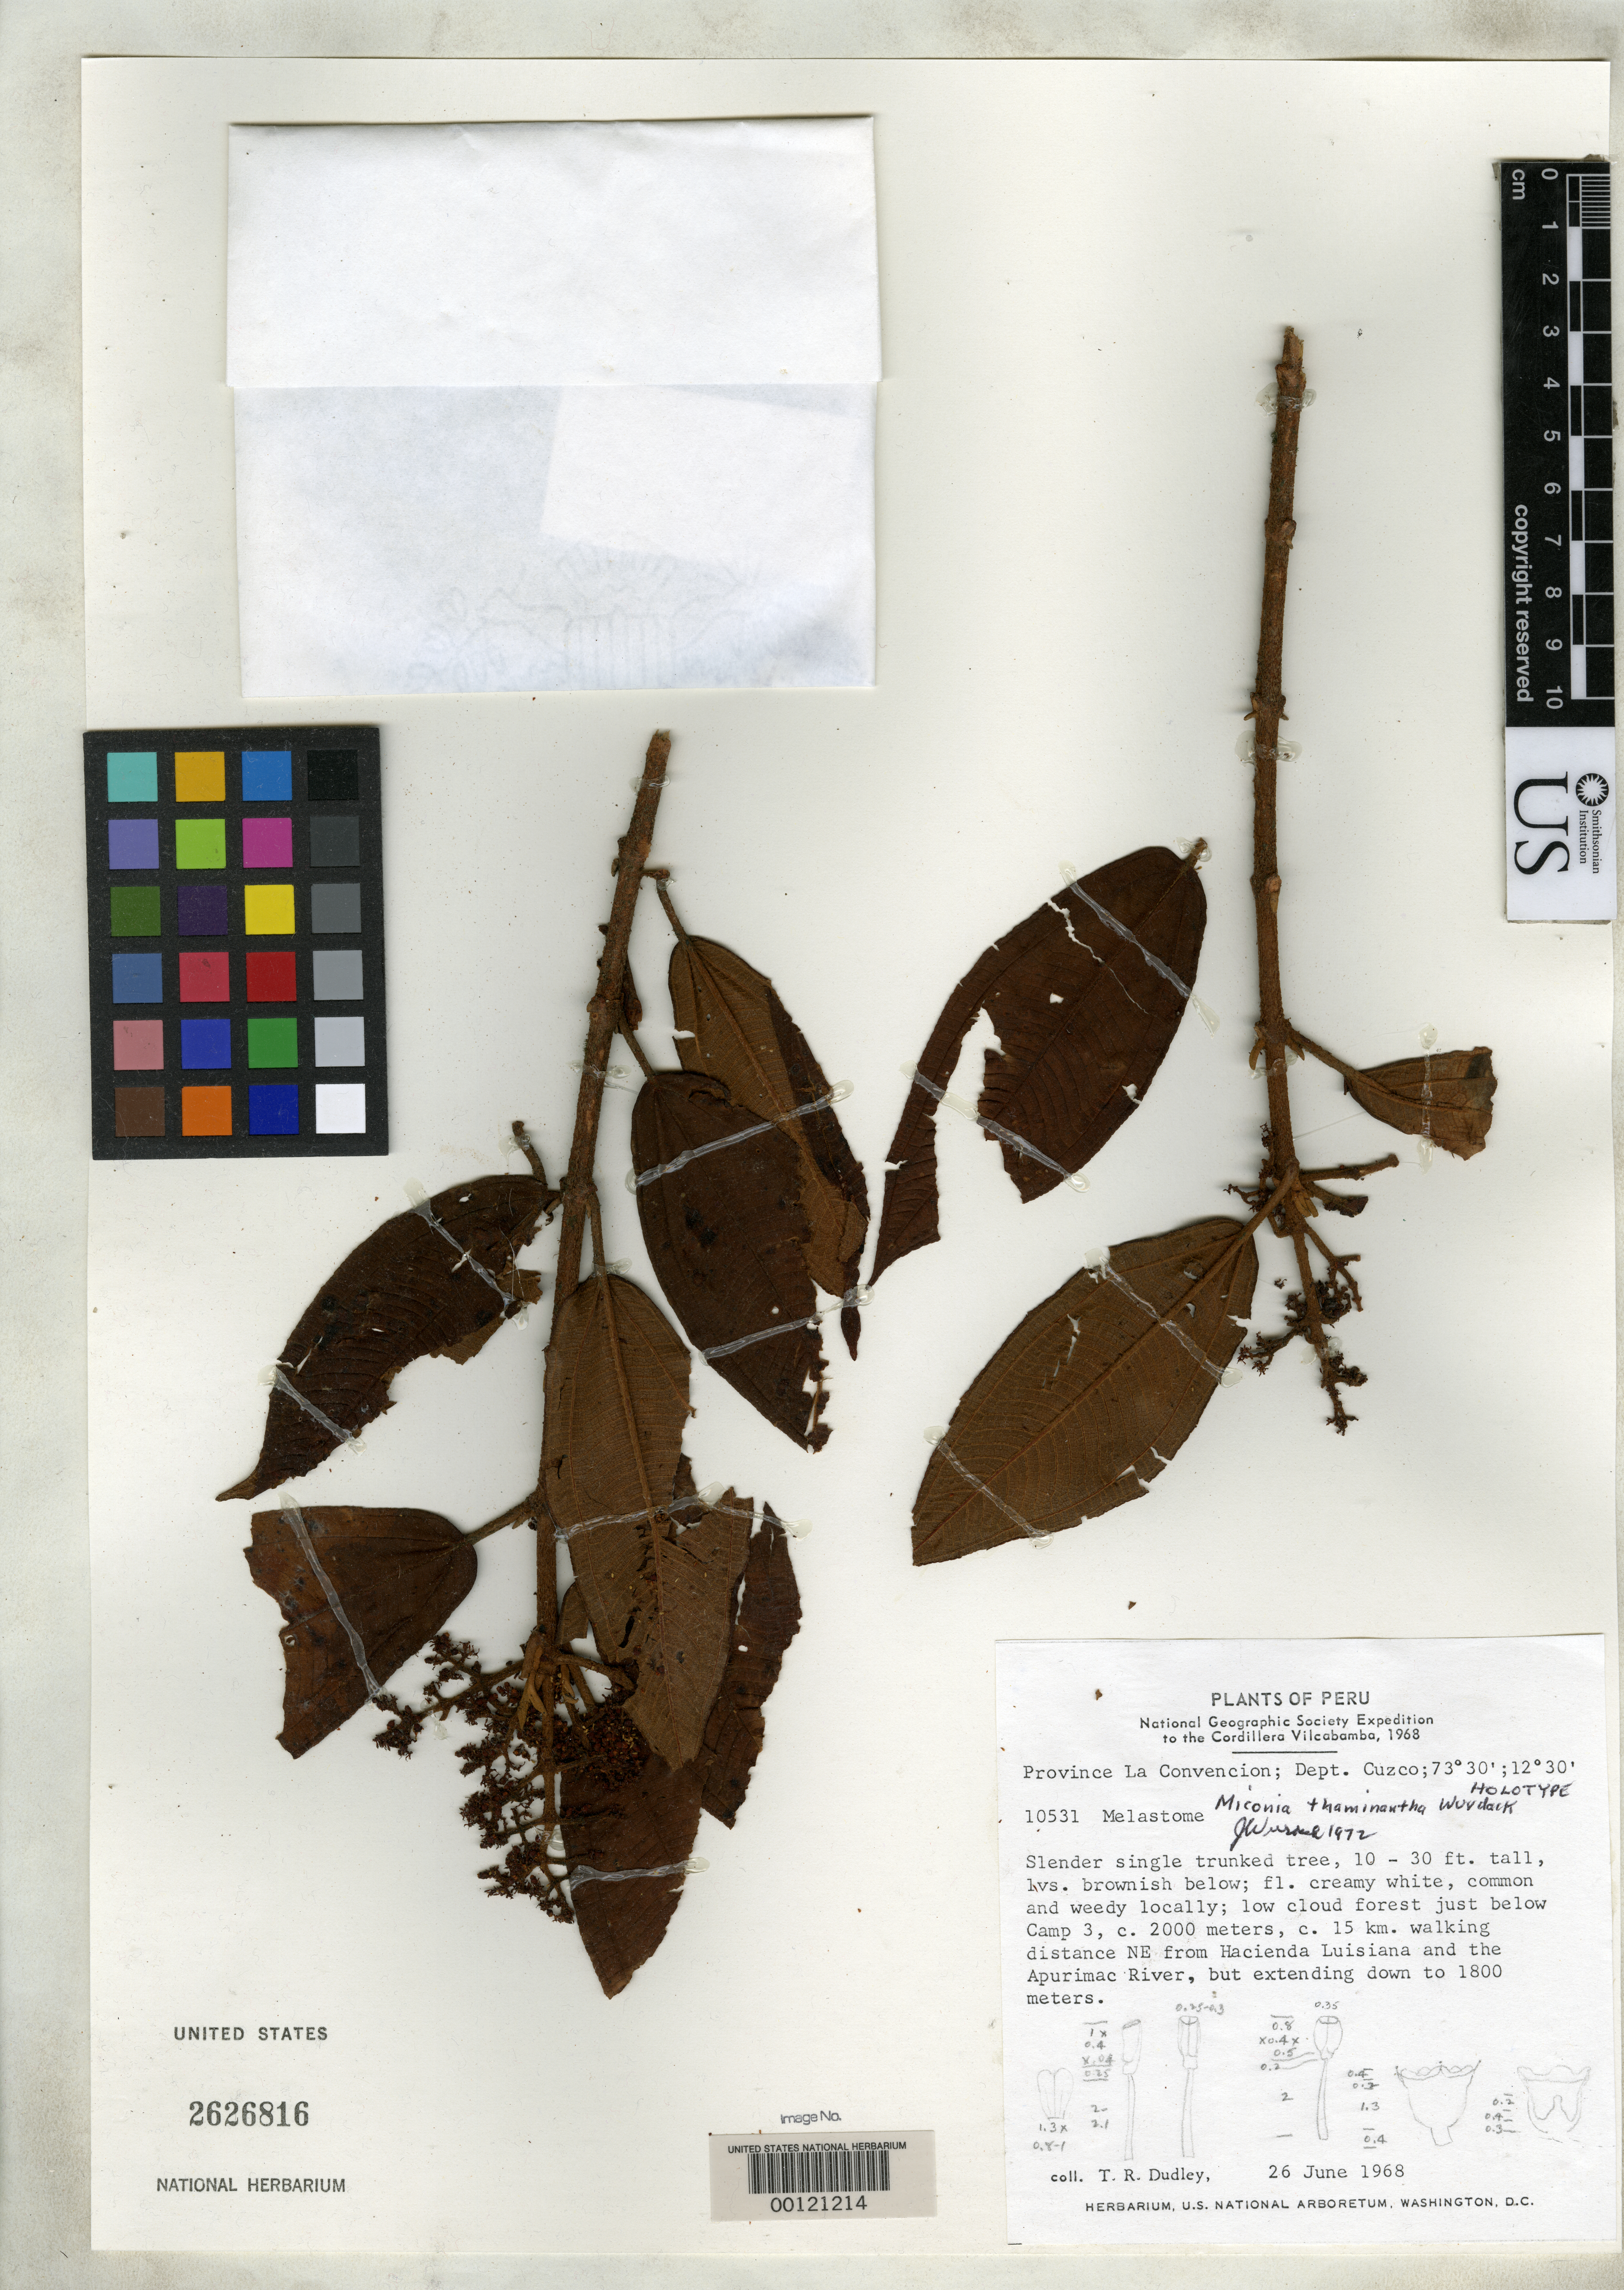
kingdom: Plantae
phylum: Tracheophyta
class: Magnoliopsida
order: Myrtales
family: Melastomataceae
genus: Miconia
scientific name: Miconia thaminantha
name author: Wurdack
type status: Holotype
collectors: T. R. Dudley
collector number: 10531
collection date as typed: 26 Jun 1968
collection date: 1968-06-26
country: Peru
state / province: Cusco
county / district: La Convención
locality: Cordillera Vilcabamba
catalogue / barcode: US 2626816